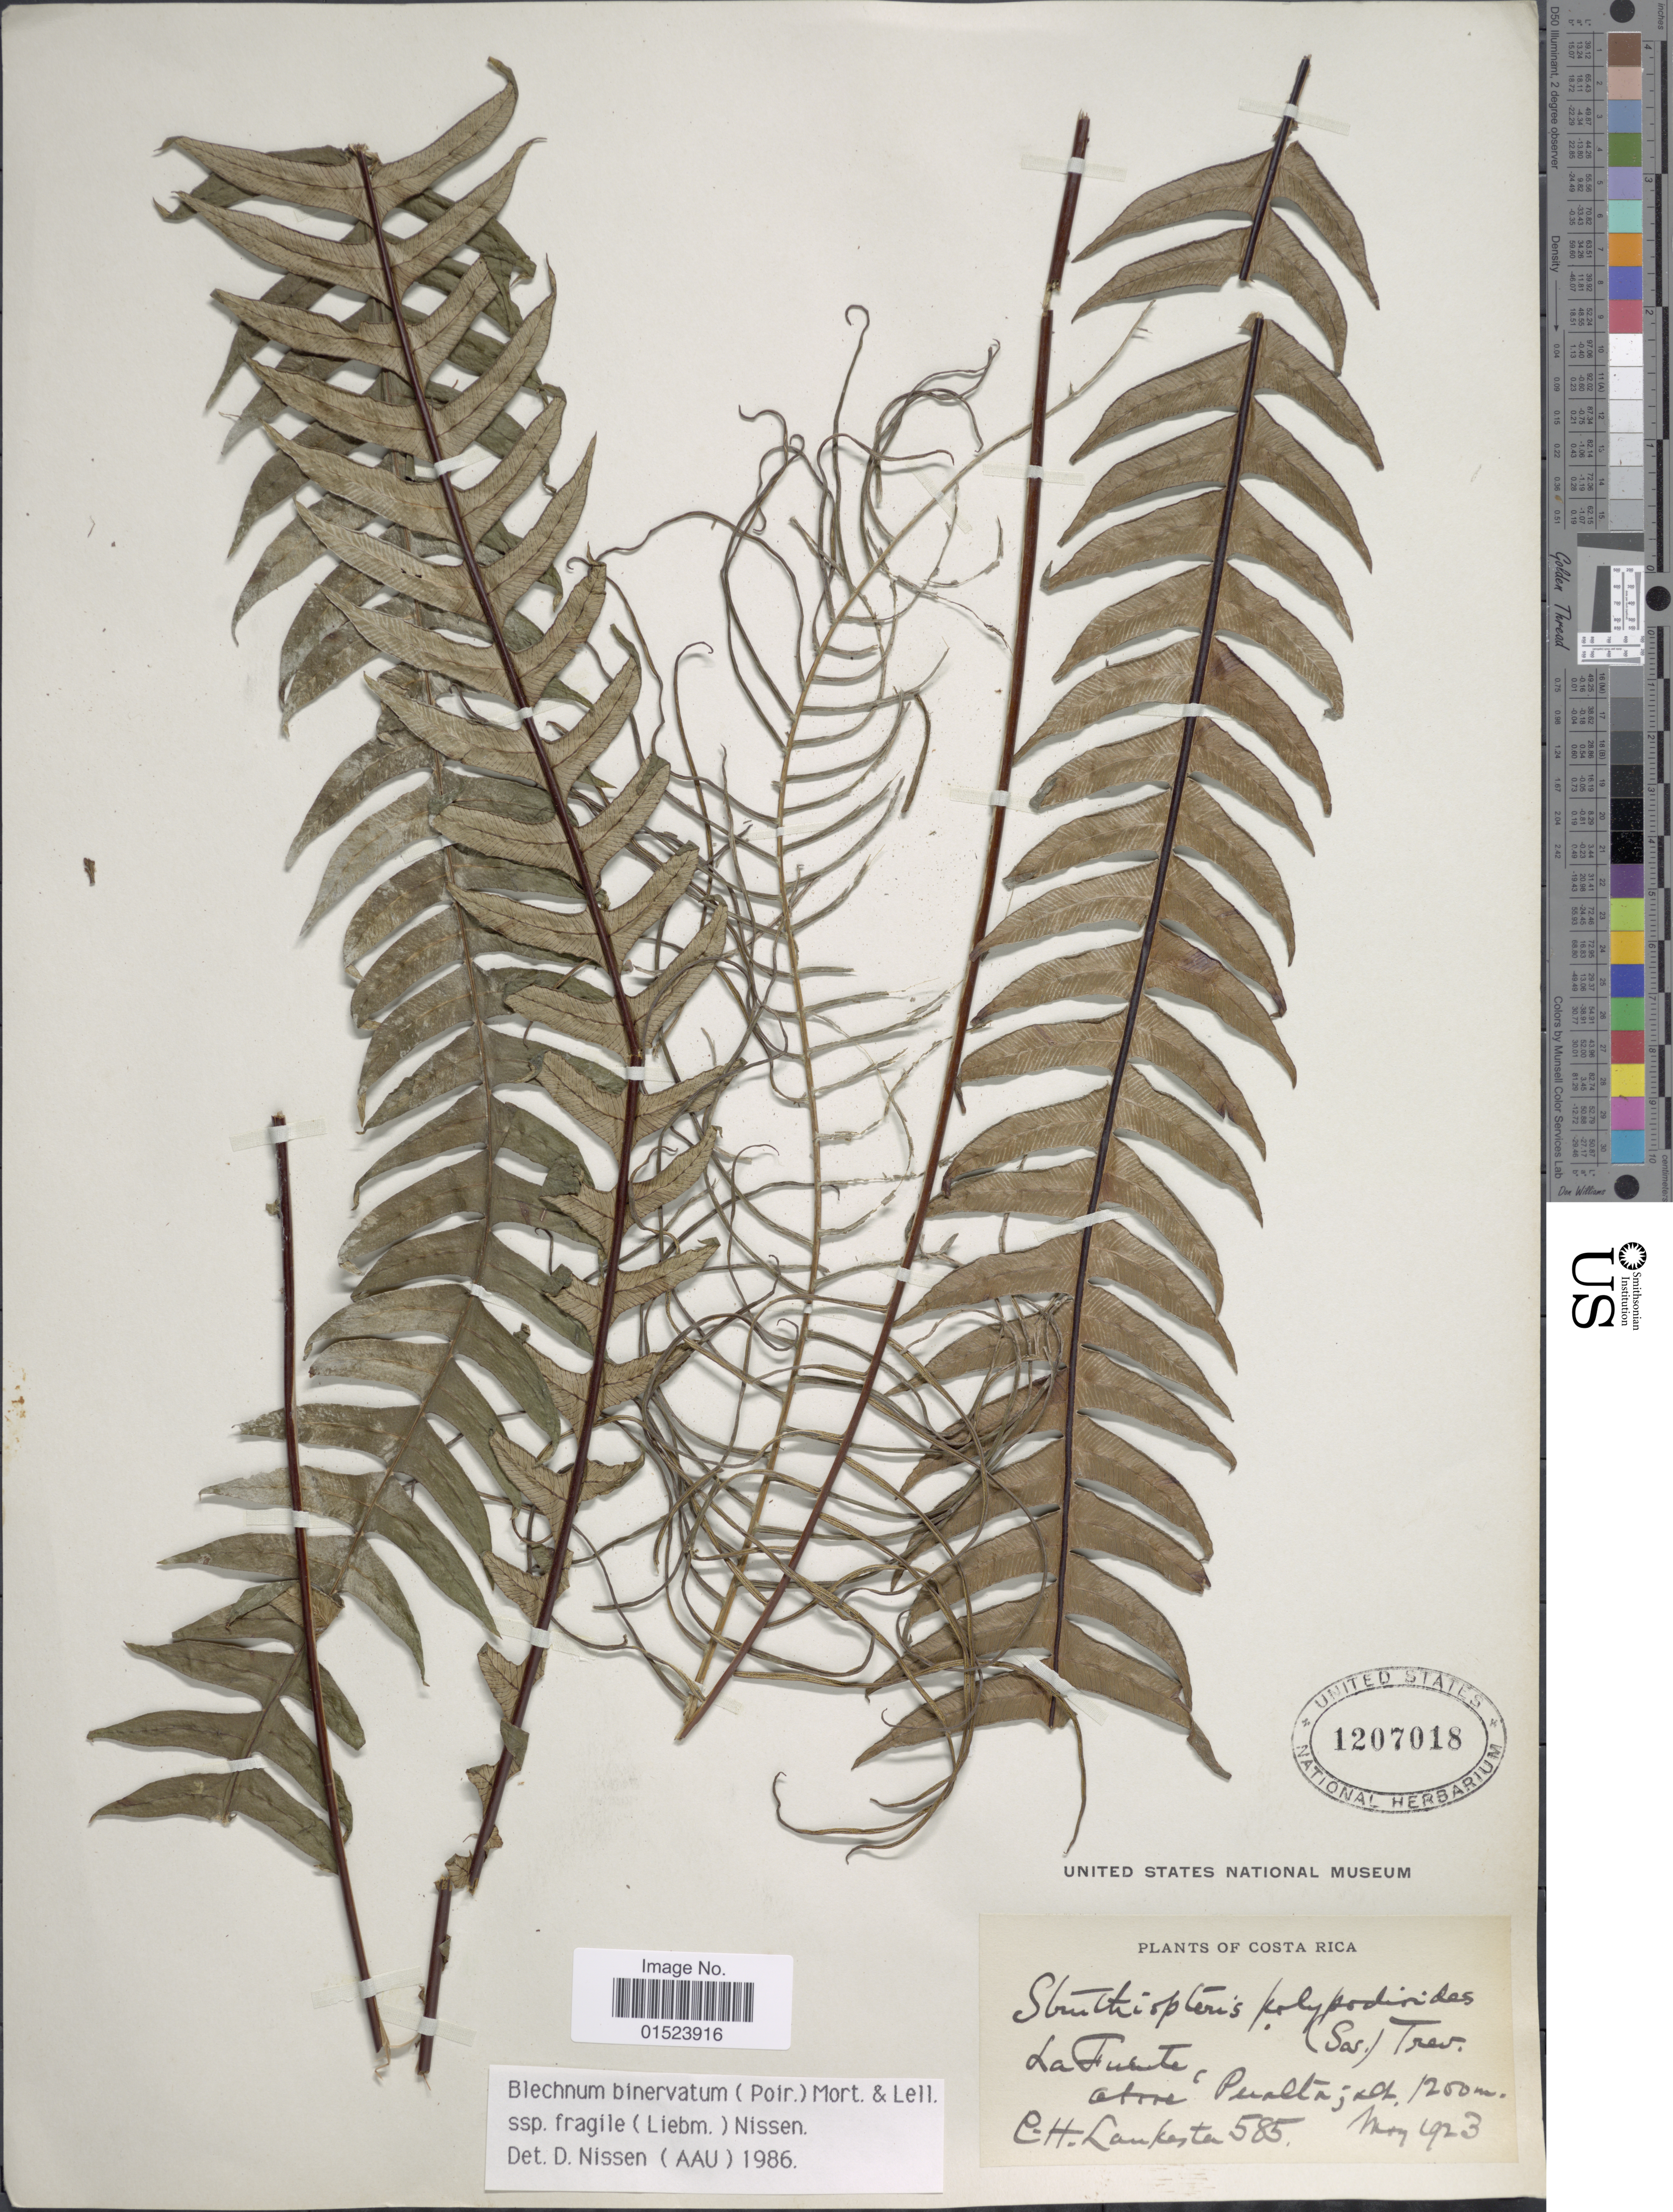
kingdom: Plantae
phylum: Tracheophyta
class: Polypodiopsida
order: Polypodiales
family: Blechnaceae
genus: Blechnum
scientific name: Blechnum fragile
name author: (Liebm.) C.V. Morton & Lellinger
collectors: C. H. Lankester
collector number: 585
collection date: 1923-05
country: Costa Rica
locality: La Fuente above Peralta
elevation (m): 1200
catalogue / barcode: US 1207018